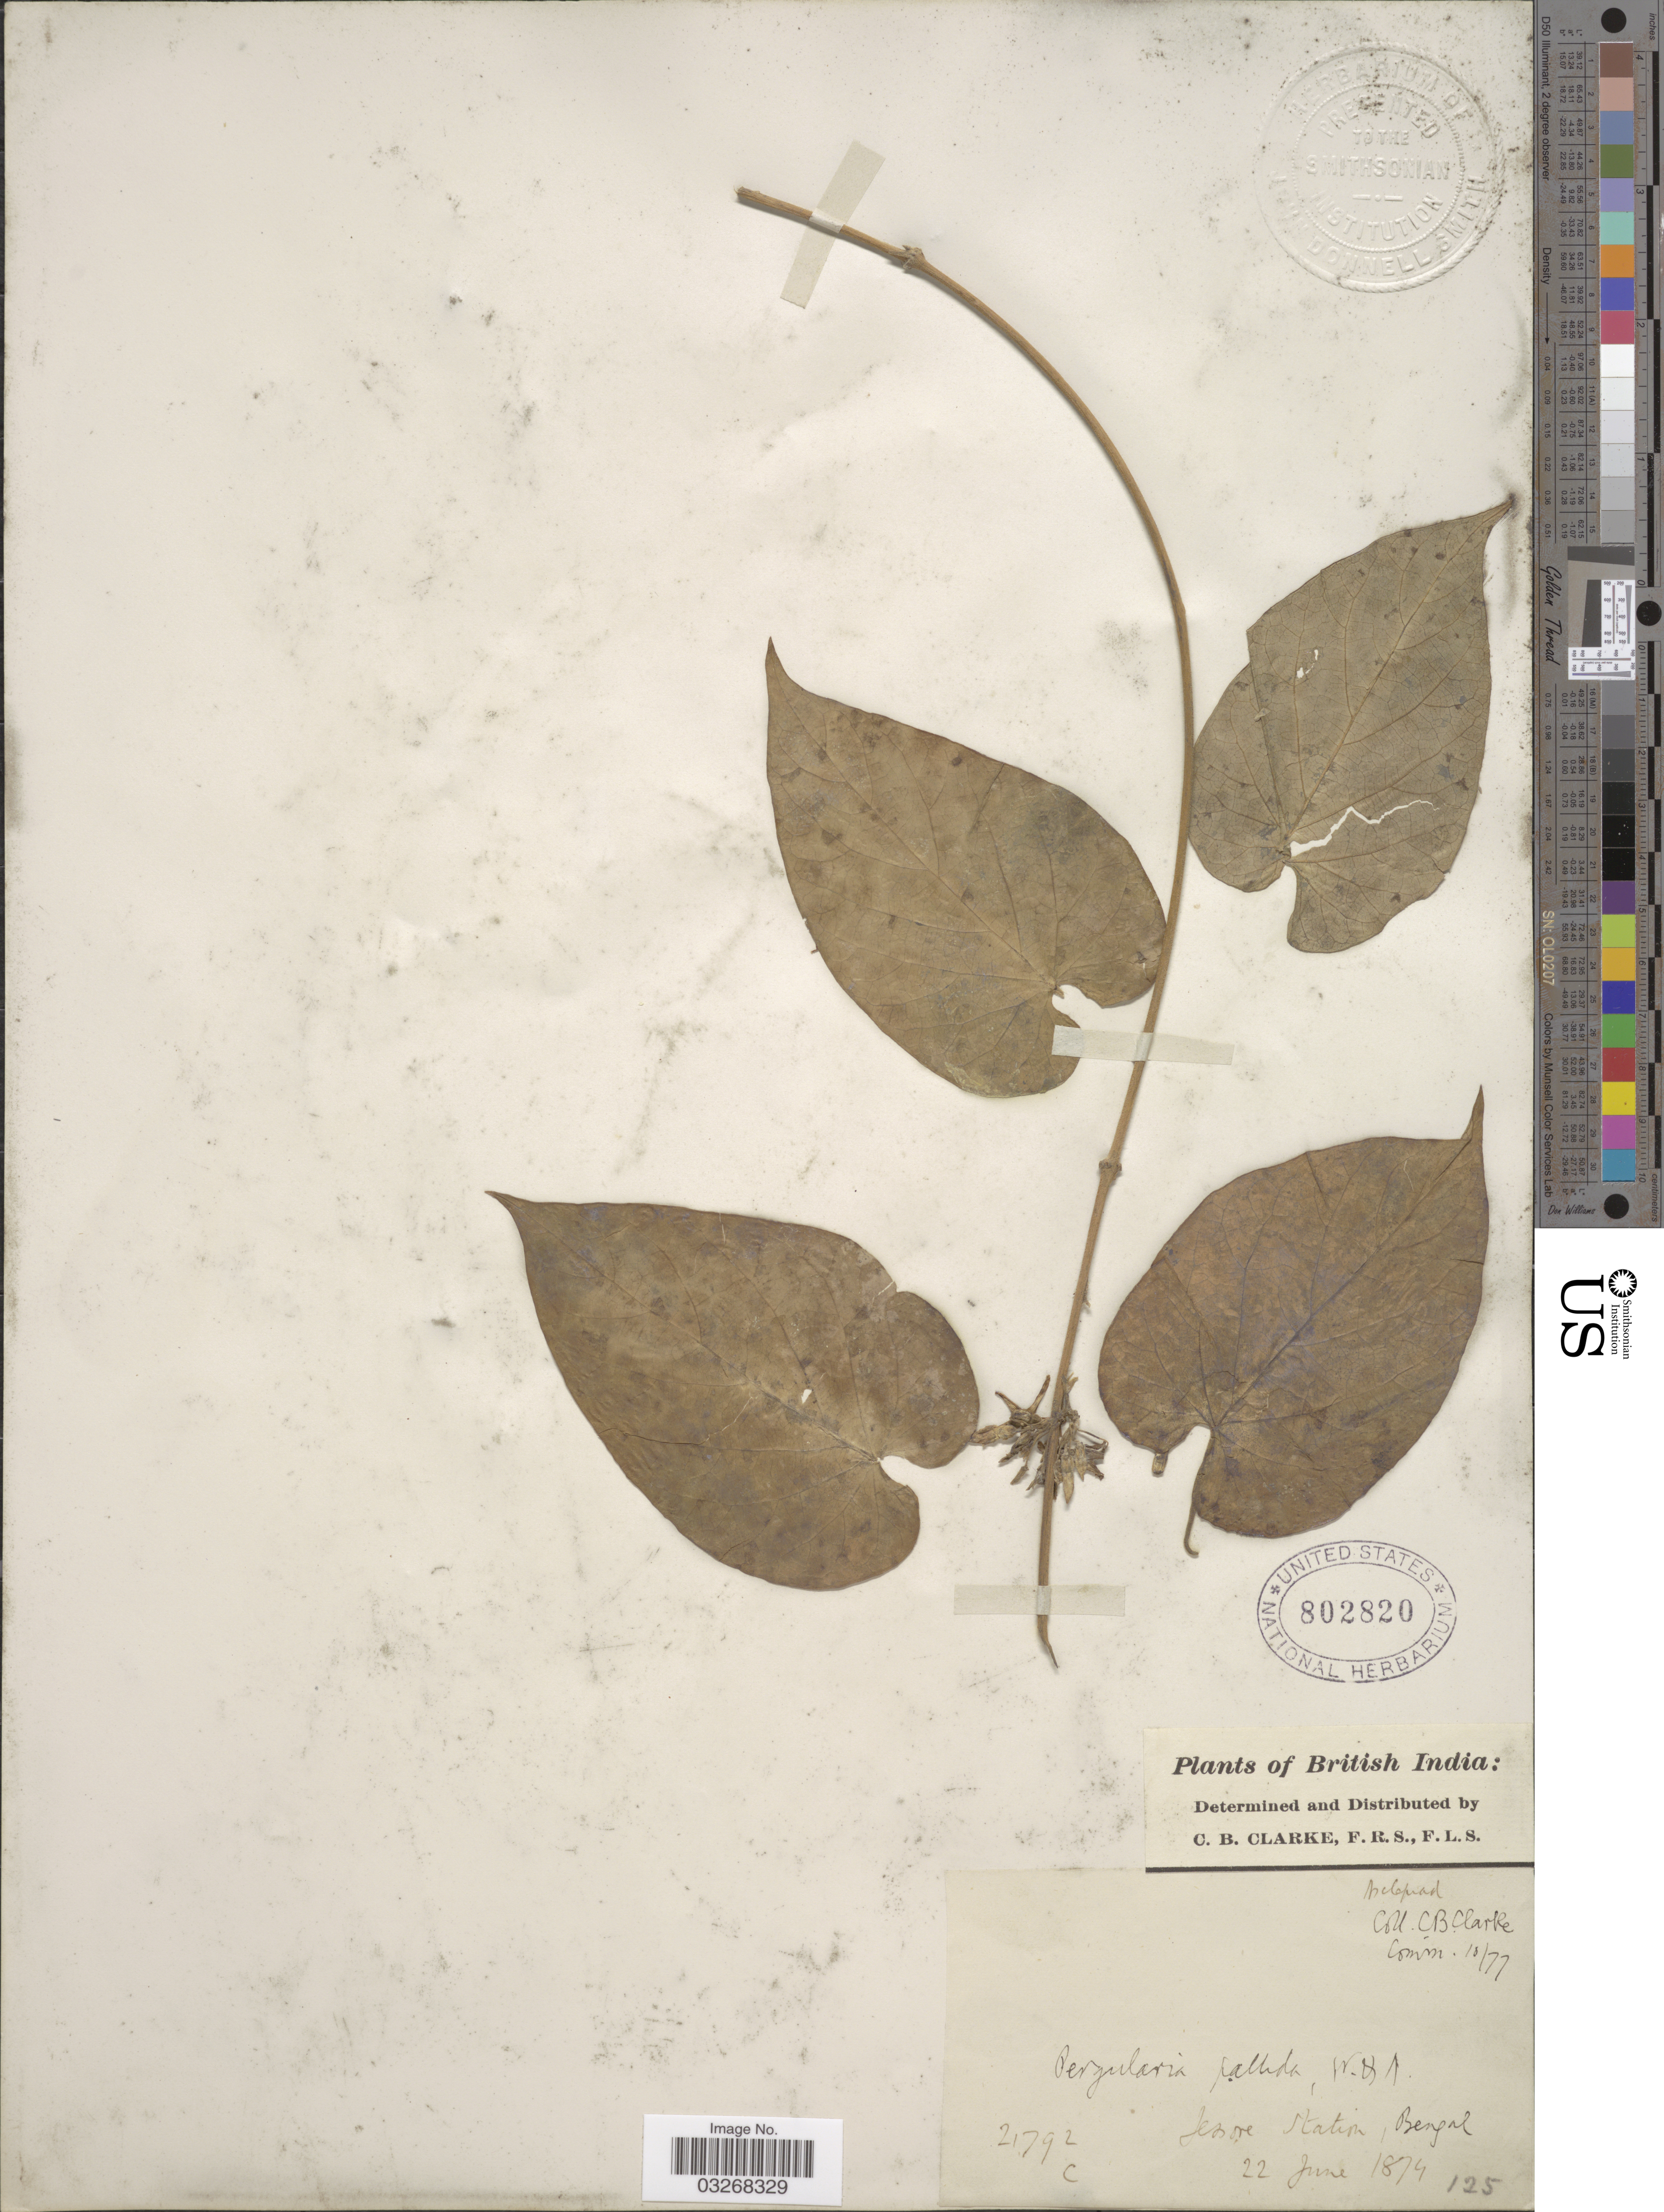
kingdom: Plantae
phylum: Tracheophyta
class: Magnoliopsida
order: Gentianales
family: Apocynaceae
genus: Telosma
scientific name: Telosma pallida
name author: Craib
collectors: C. B. Clarke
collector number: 21792C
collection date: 1874-06-22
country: India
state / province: West Bengal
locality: British India. Jessore Station, Bengal.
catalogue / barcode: US 802820